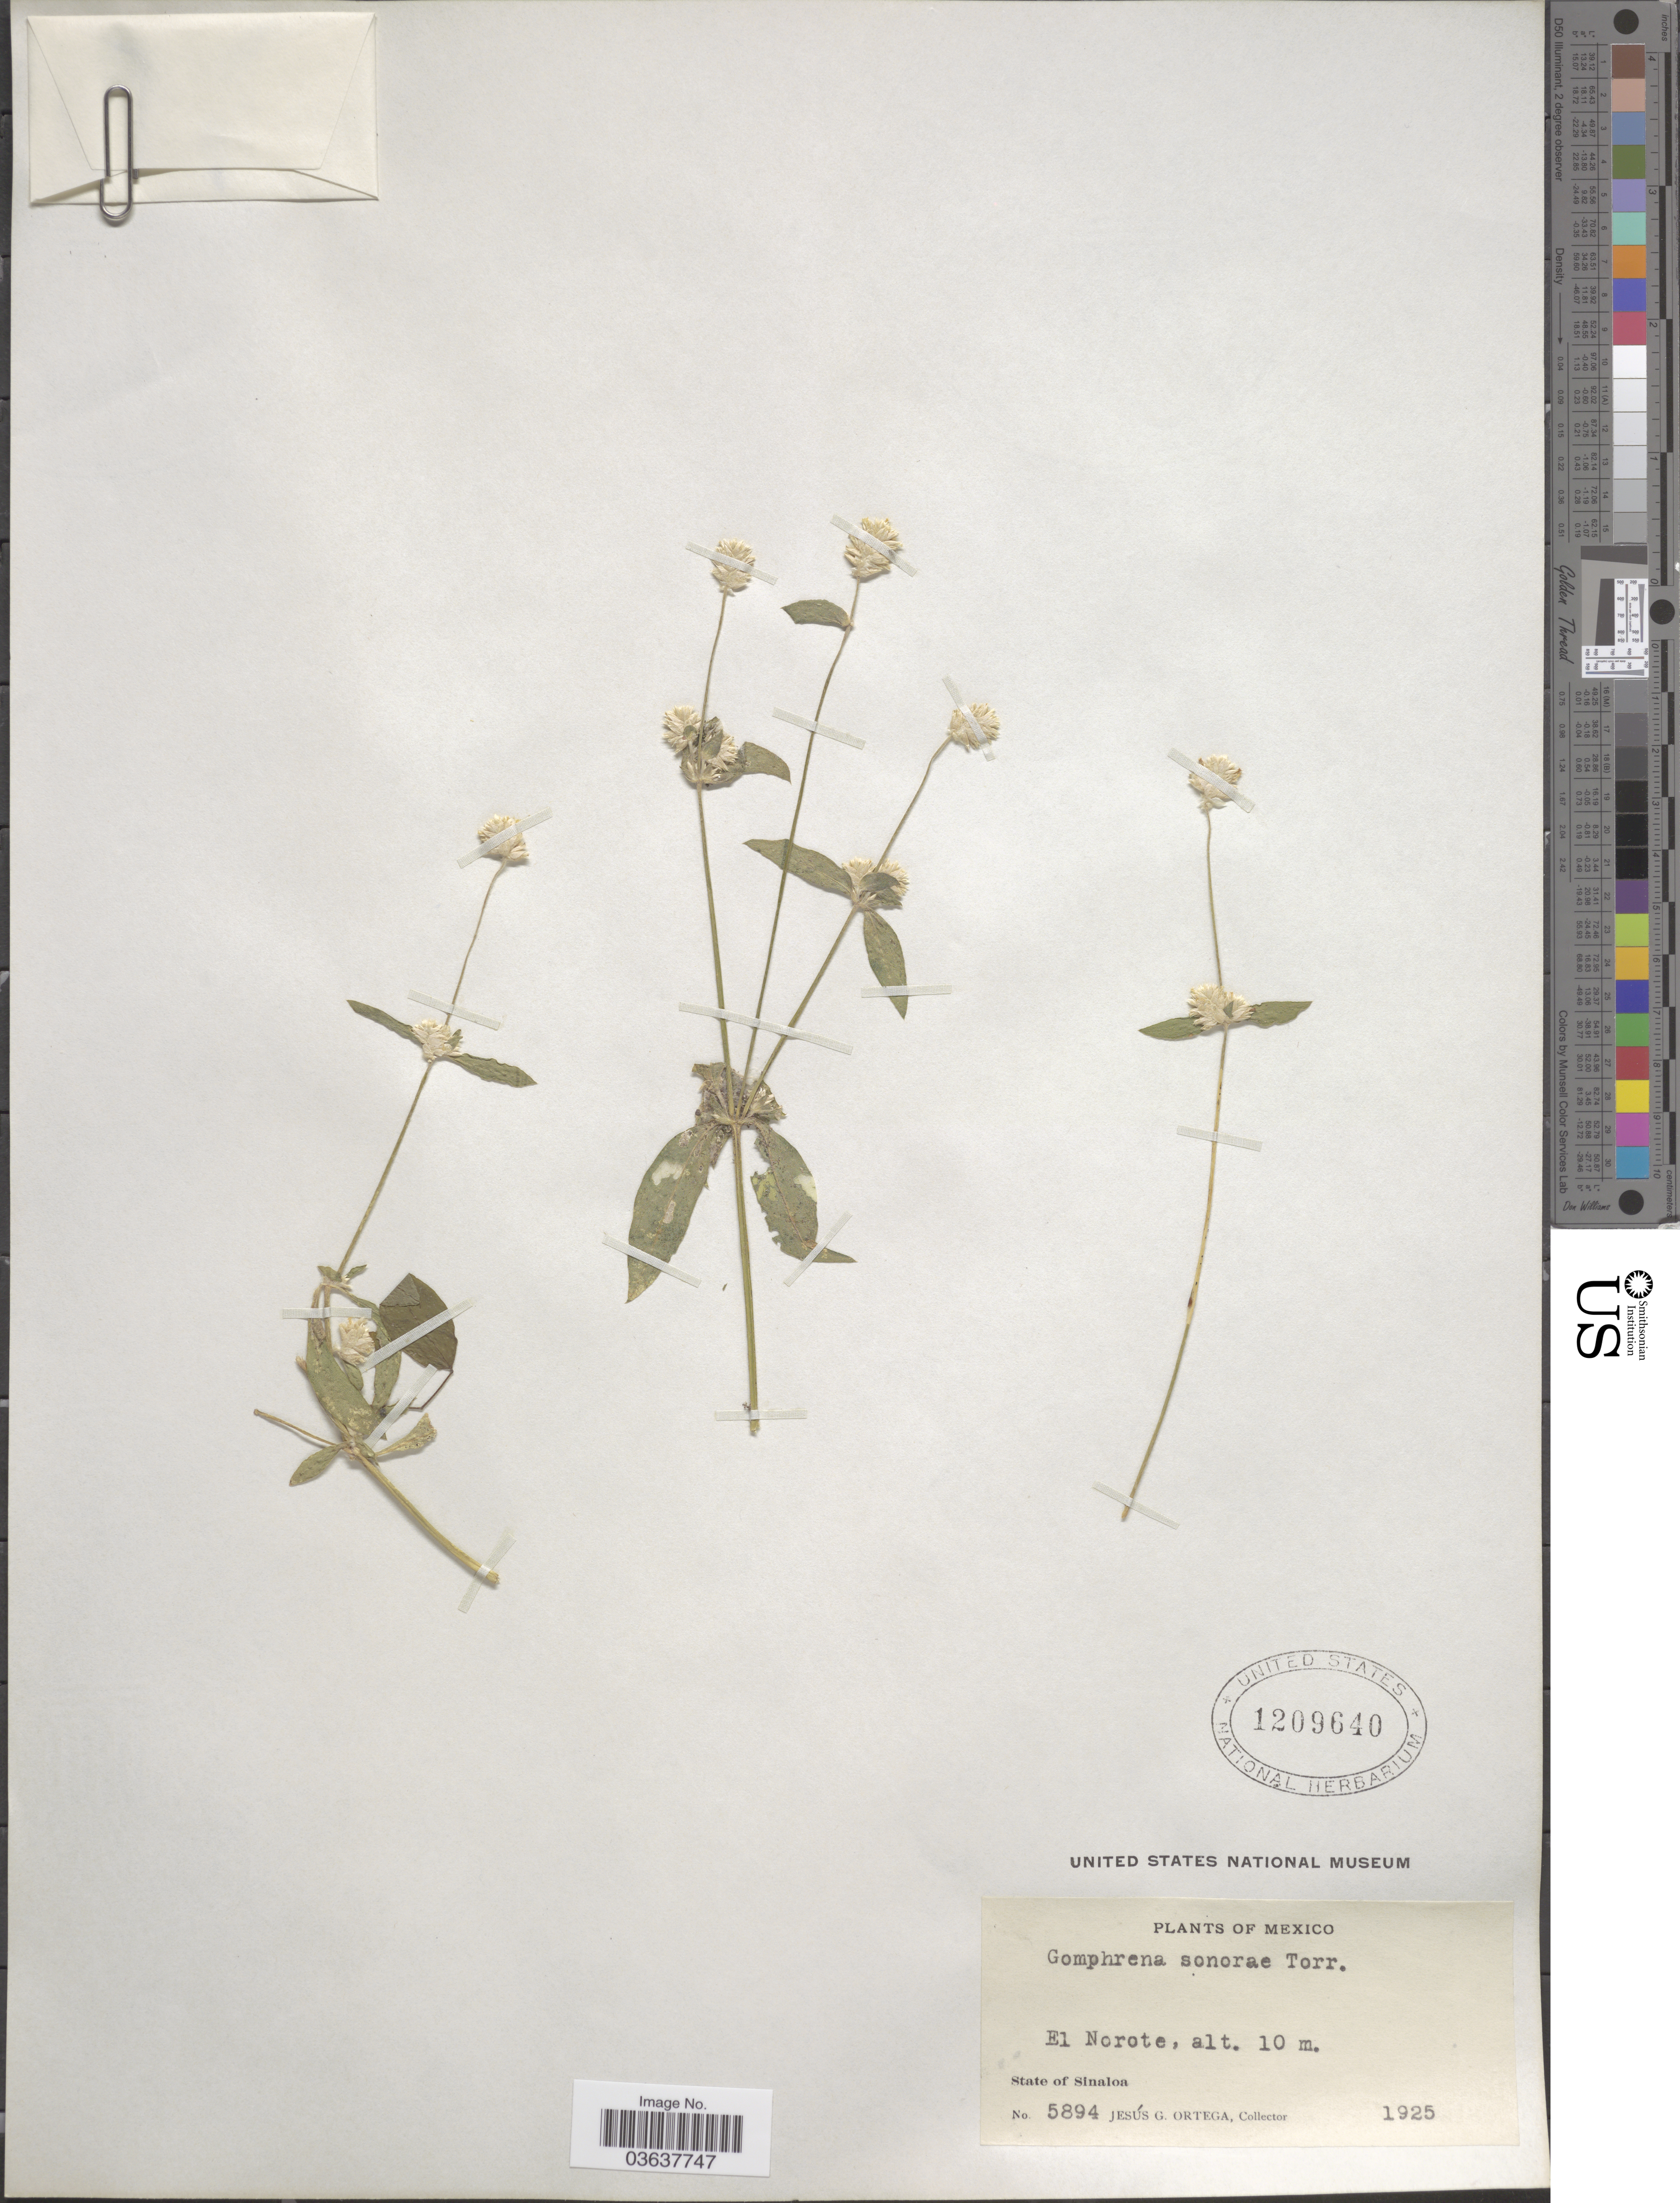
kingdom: Plantae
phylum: Tracheophyta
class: Magnoliopsida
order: Caryophyllales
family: Amaranthaceae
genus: Gomphrena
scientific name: Gomphrena sonorae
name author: Torr. in Emory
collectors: J. Ortega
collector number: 5894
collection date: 1925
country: Mexico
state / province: Sinaloa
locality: El Norote.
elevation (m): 10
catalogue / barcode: US 1209640